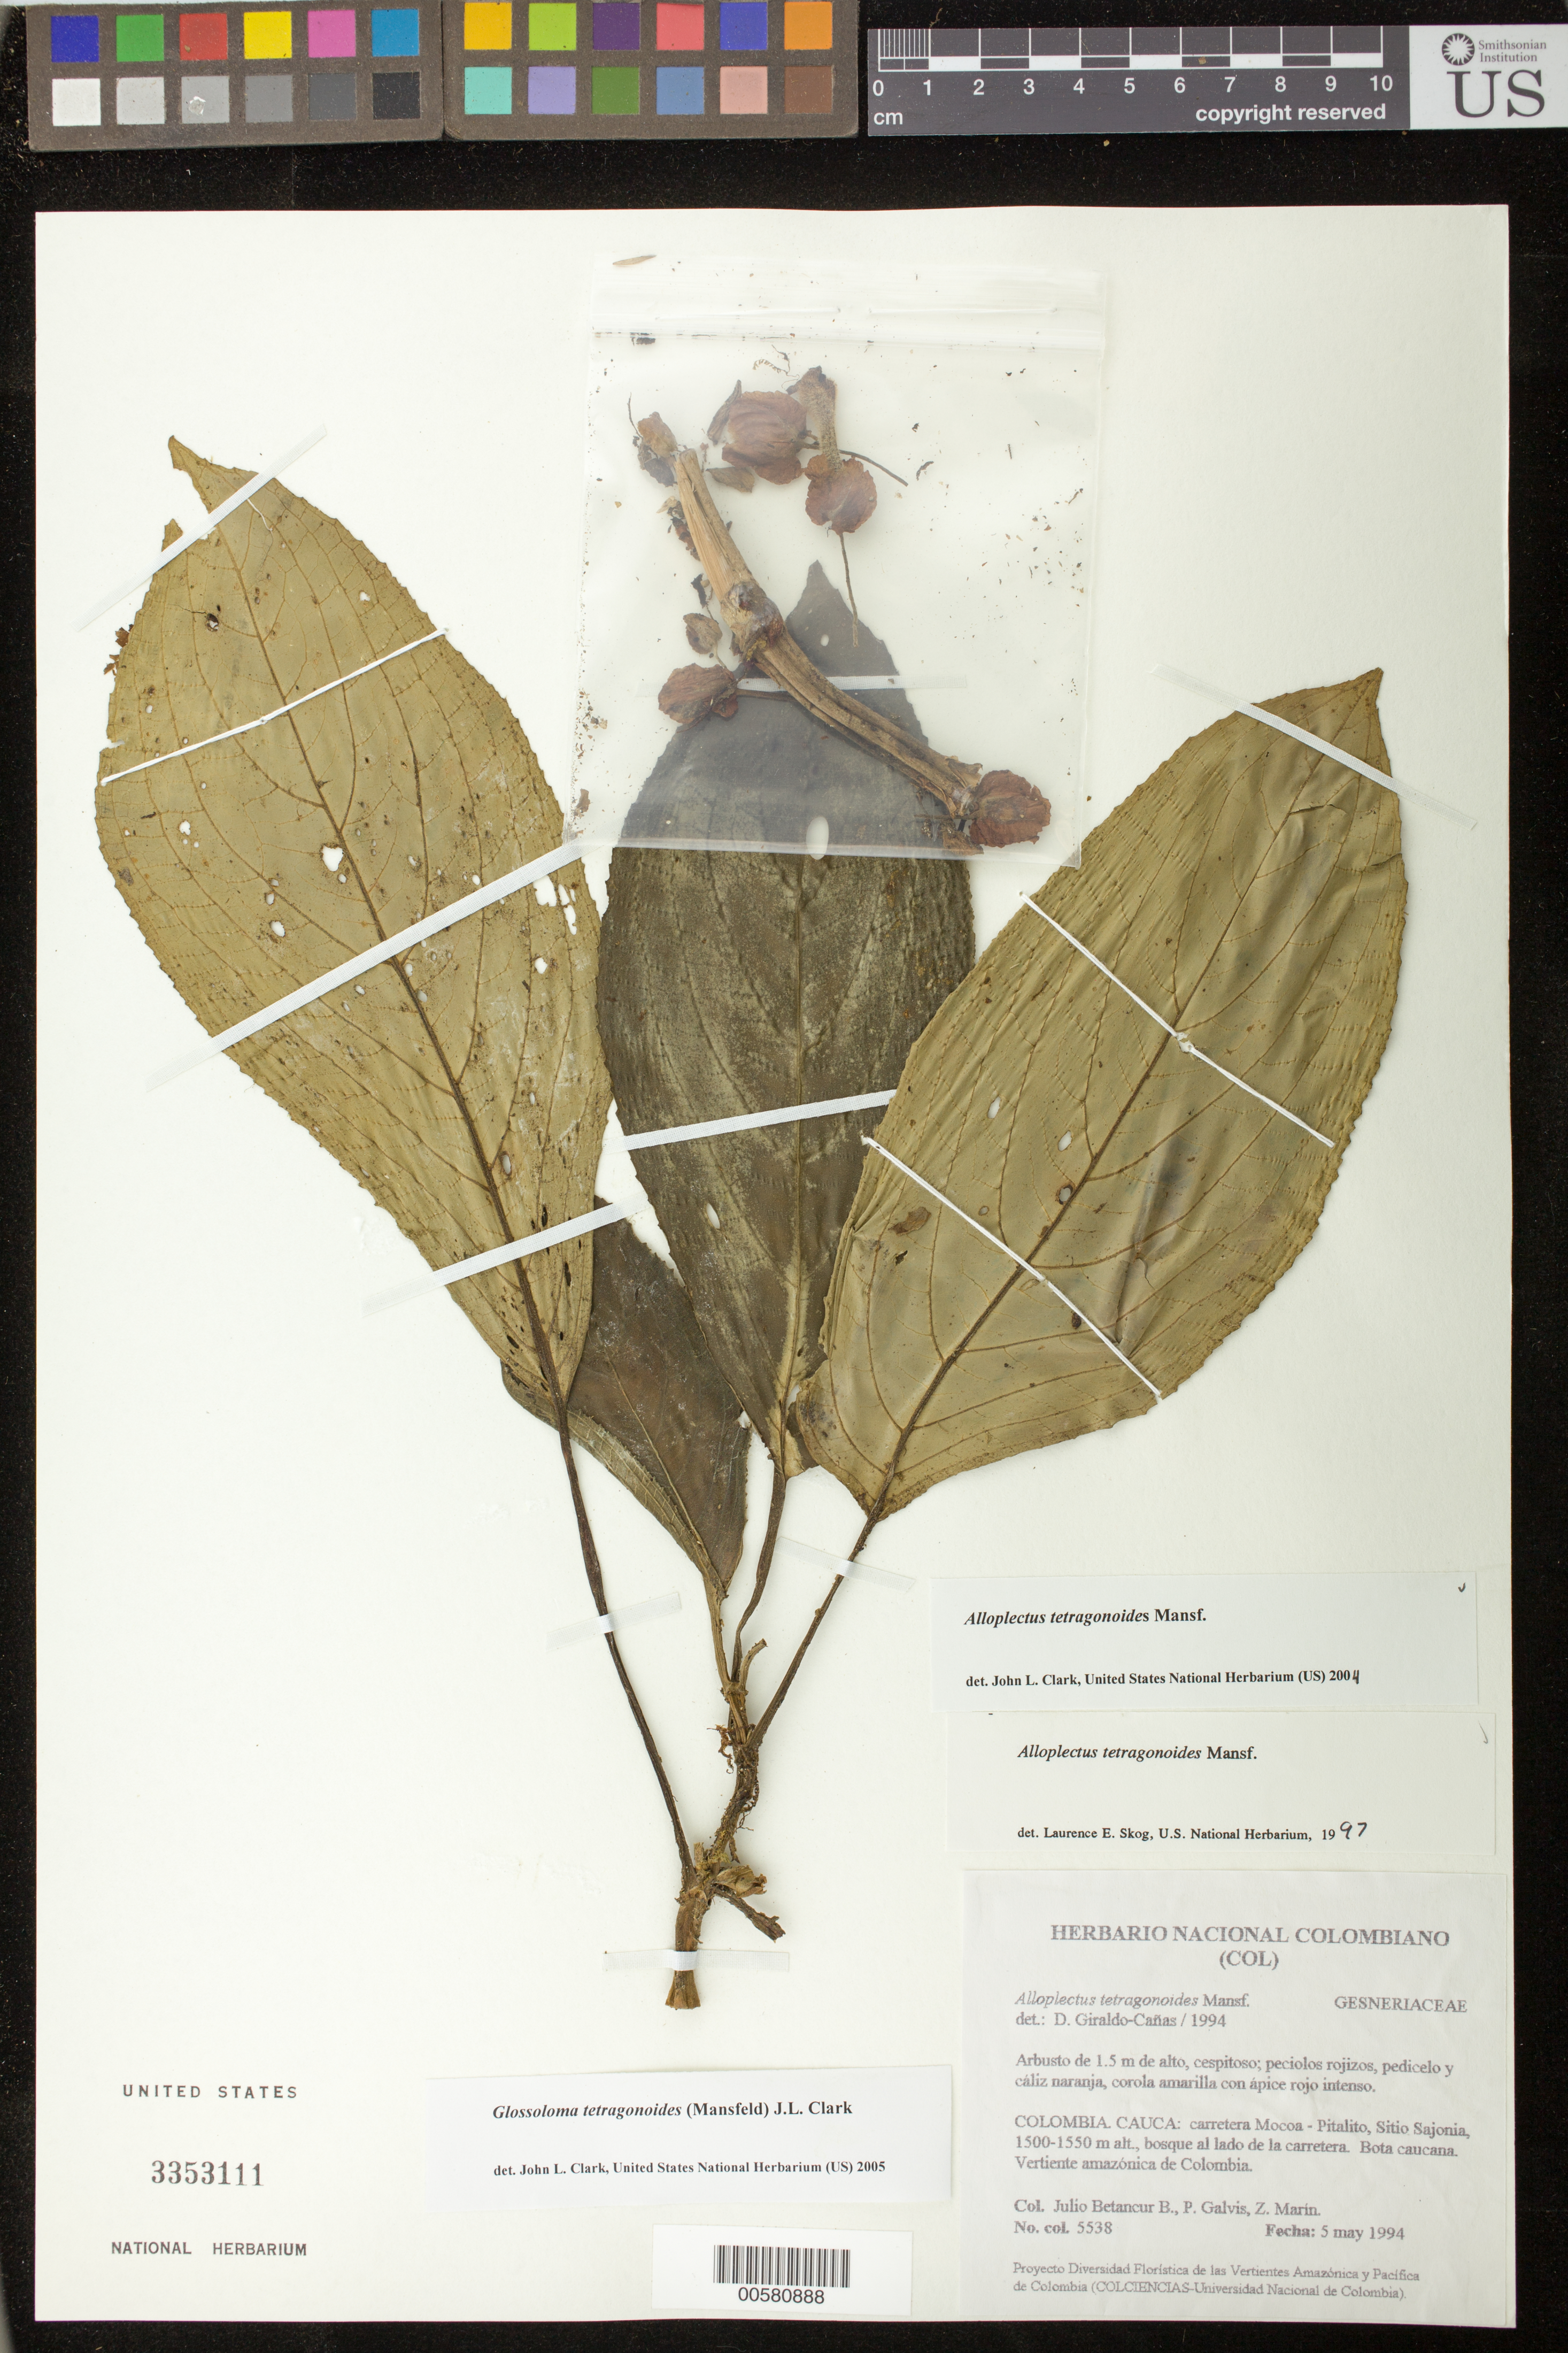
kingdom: Plantae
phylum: Tracheophyta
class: Magnoliopsida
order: Lamiales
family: Gesneriaceae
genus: Glossoloma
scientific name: Glossoloma tetragonoides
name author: (Mansf.) J.L. Clark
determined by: Skog, Laurence E.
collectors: J. Betancur-B., P. Galvis & Z. Marin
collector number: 5538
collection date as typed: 05 May 1994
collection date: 1994-05-05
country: Colombia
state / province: Cauca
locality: Carretera Mocoa - Pitalito, Sitio Sajonia, vertiente amazónica de Colombia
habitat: Bosque al lado de la carretera; bota caucana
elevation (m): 1500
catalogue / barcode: US 3353111